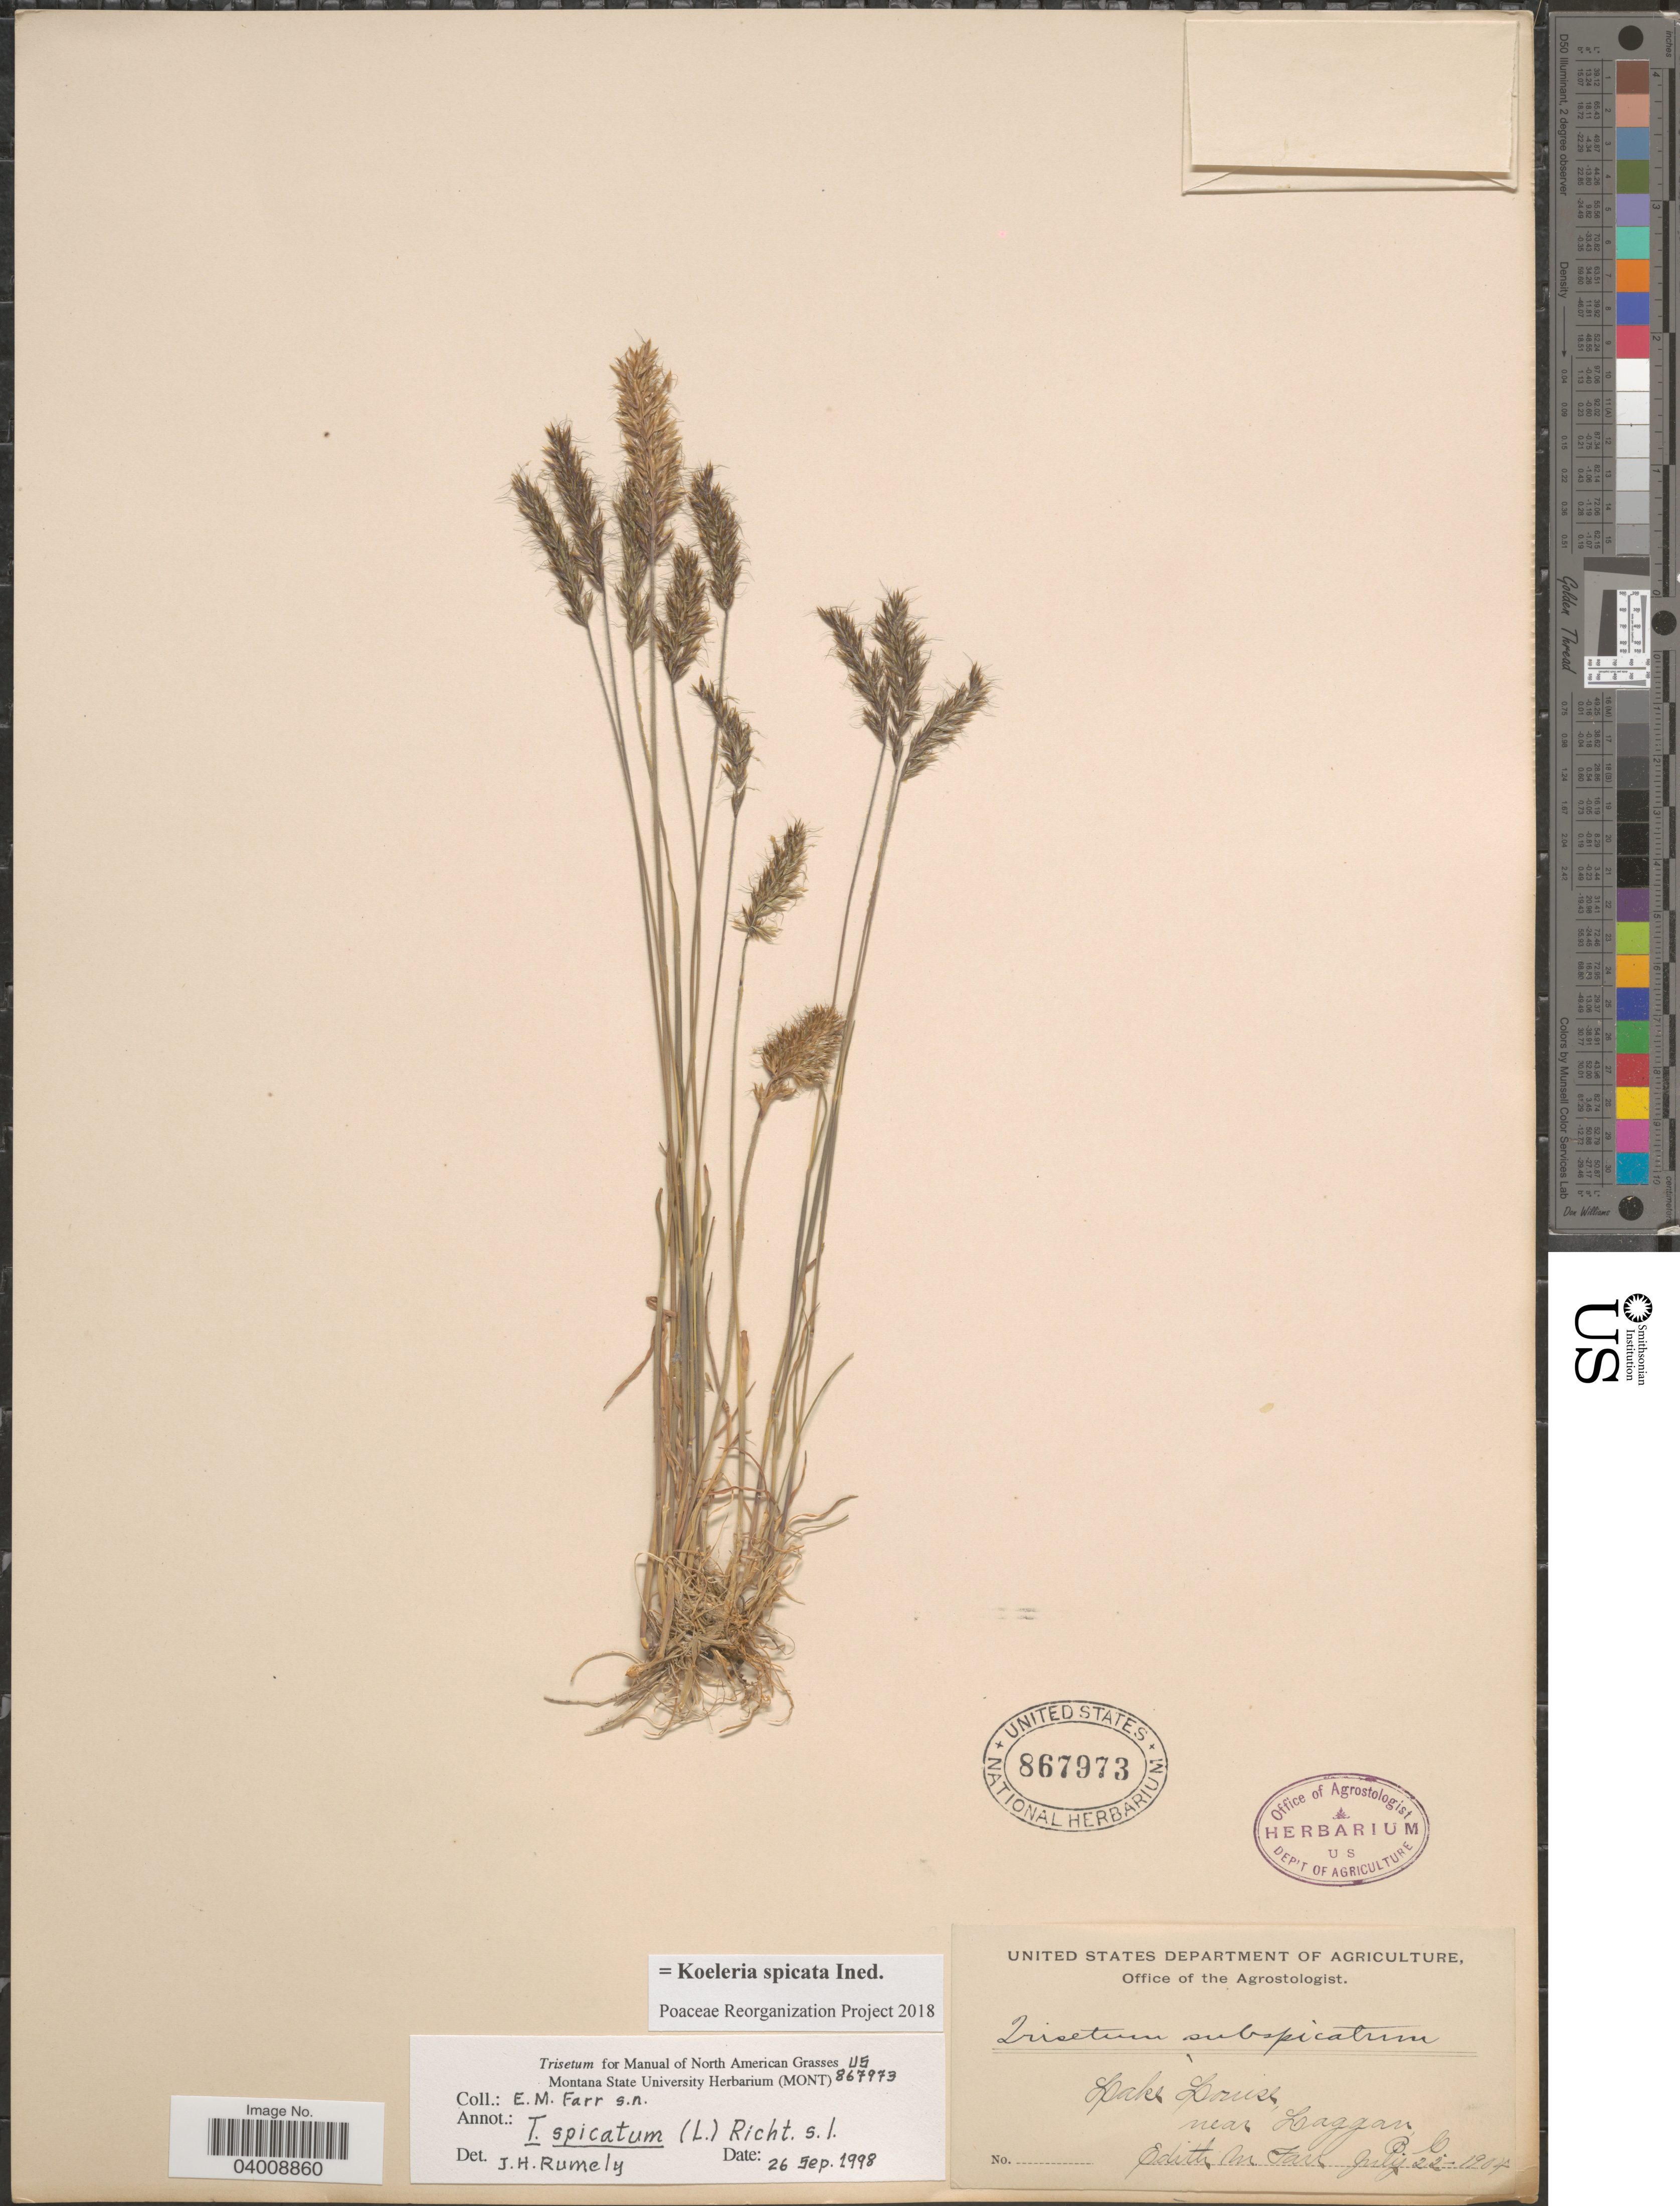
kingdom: Plantae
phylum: Tracheophyta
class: Liliopsida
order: Poales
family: Poaceae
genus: Koeleria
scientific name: Koeleria spicata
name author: (L.) Barberá et al.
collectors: E. Farr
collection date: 1904-07-22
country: Canada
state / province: British Columbia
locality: Lake Louise, near Laggan.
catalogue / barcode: US 867973